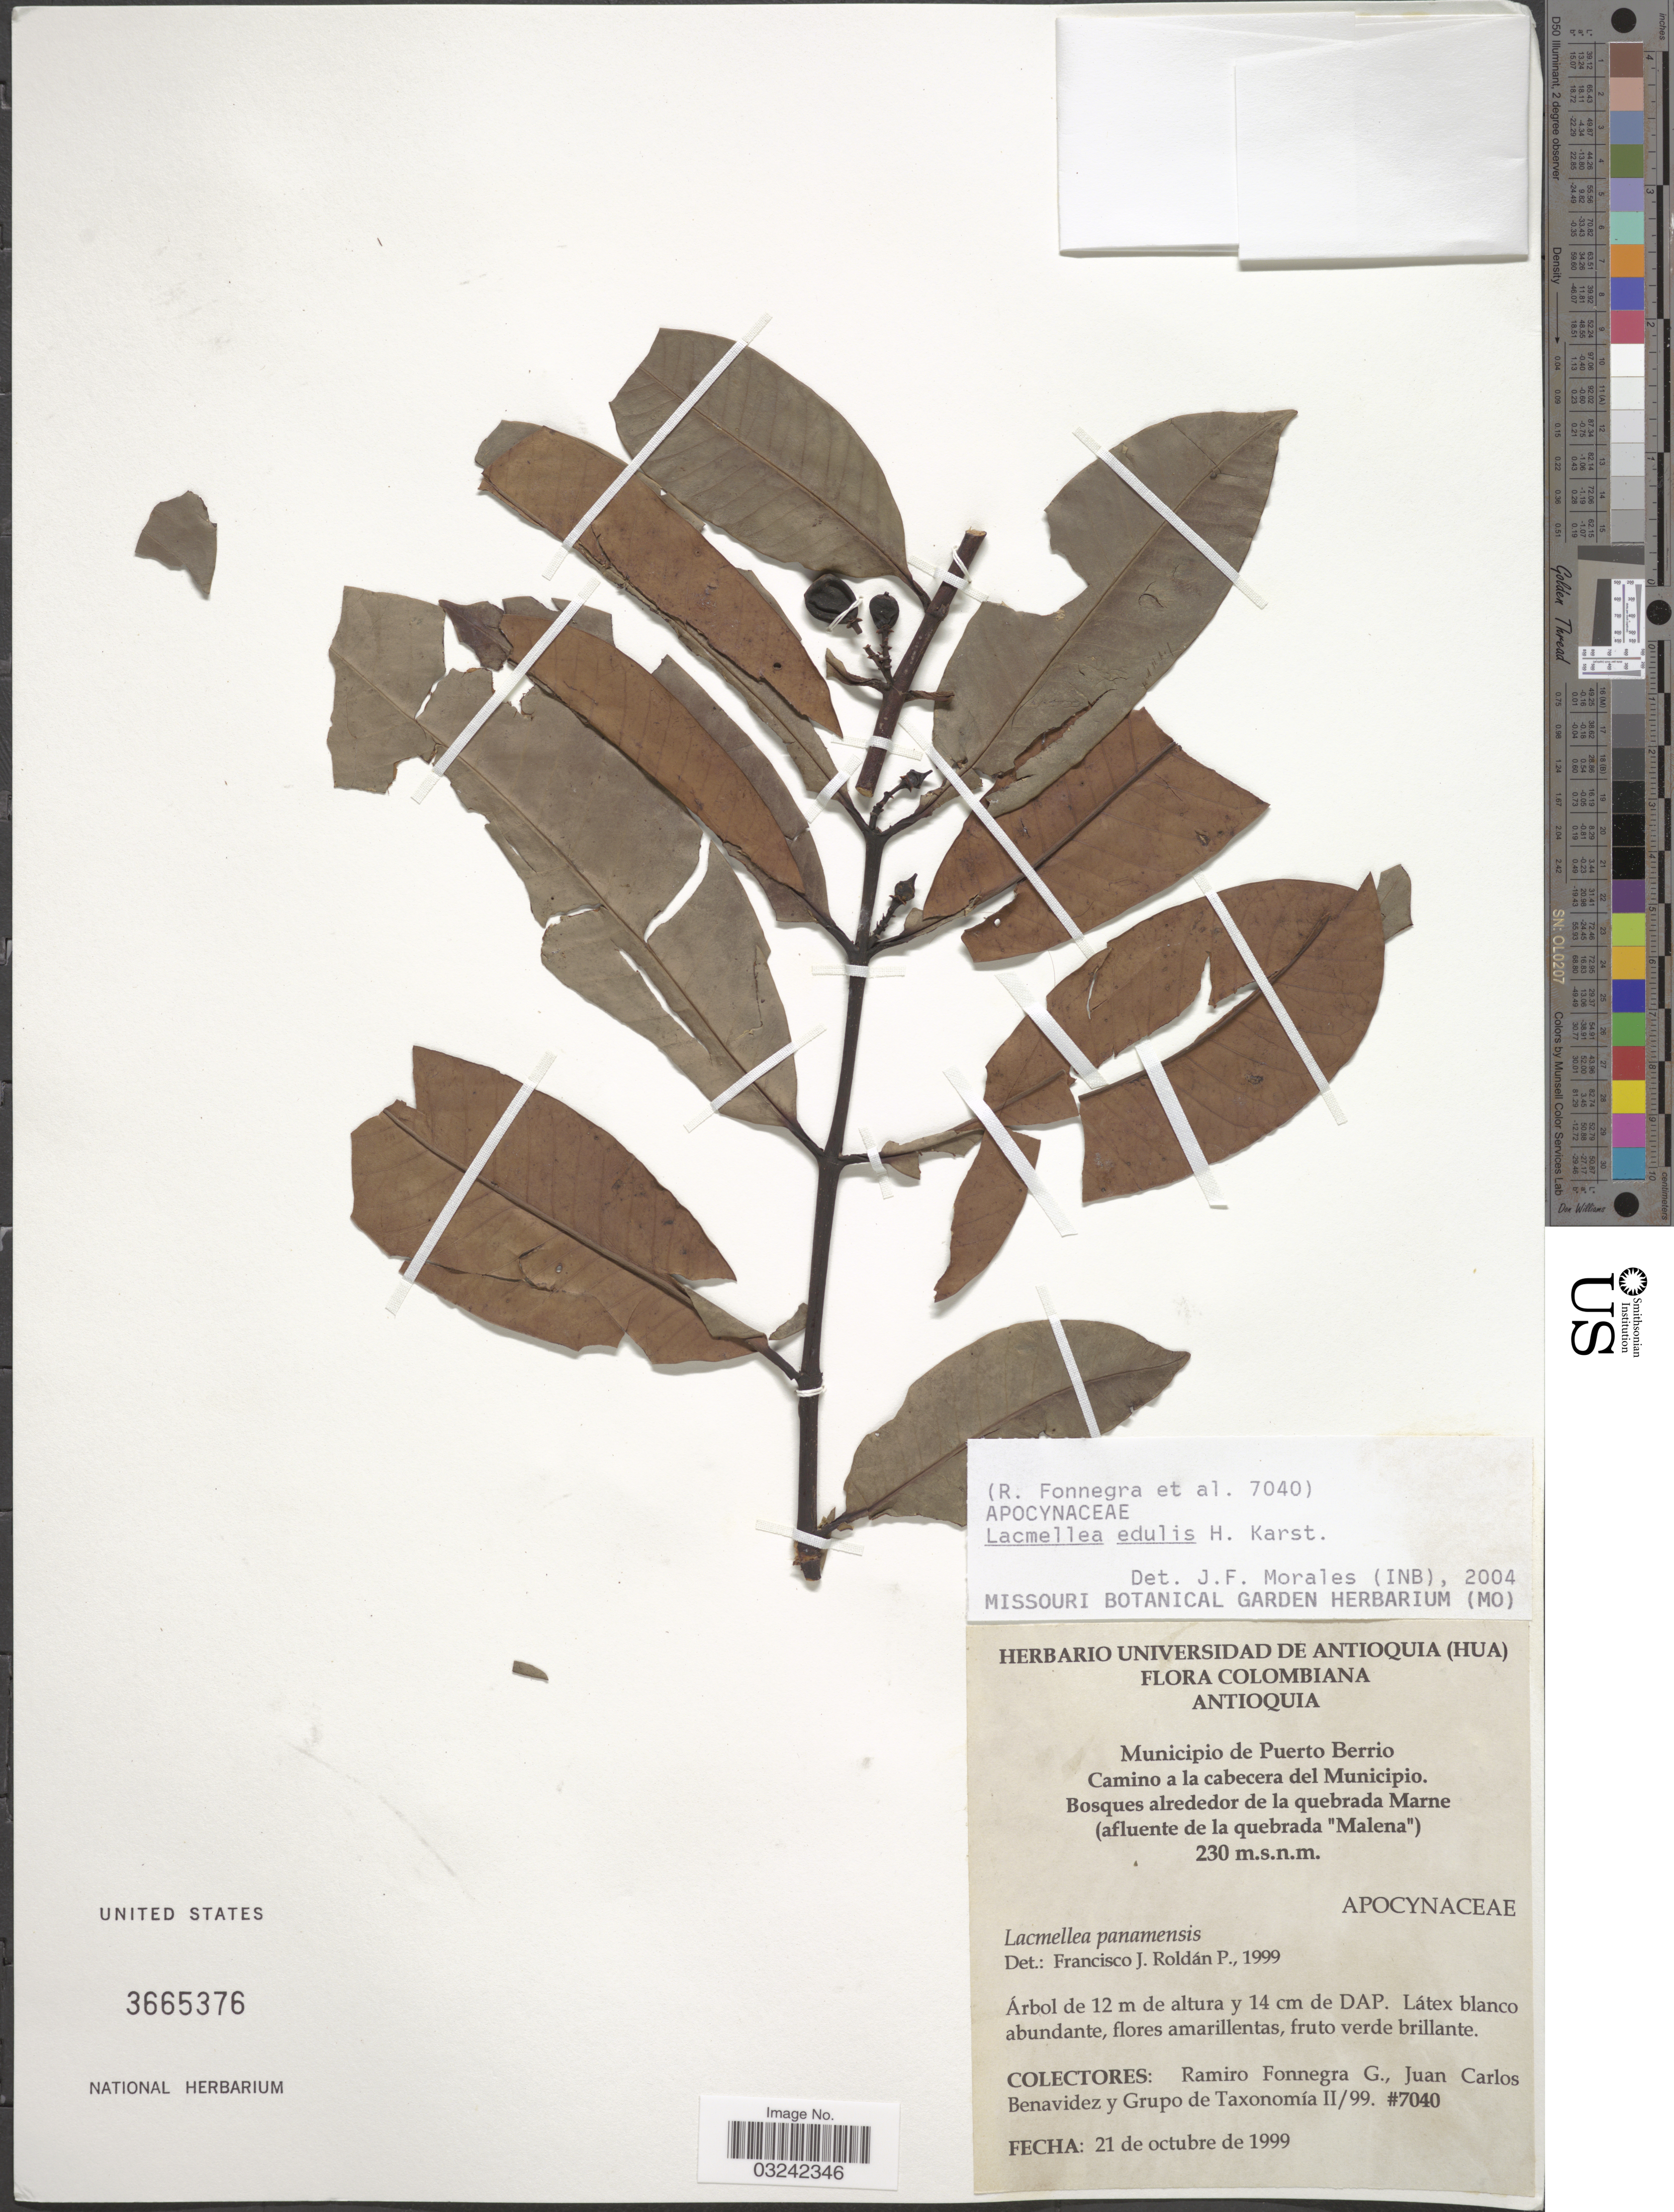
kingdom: Plantae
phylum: Tracheophyta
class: Magnoliopsida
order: Gentianales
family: Apocynaceae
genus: Lacmellea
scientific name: Lacmellea edulis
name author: H. Karst.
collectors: R. Fonnegra G., J. Benavidez & Grupo de Taxonomia II/99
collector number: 7040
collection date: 1999-10-21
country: Colombia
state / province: Antioquia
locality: Municipio de Puerto Berrio Camino a la cabecera del Municipio. Bosques alrededor de la quebrada Marne (afluente de la quebrada "Malena").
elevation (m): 230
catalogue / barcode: US 3665376